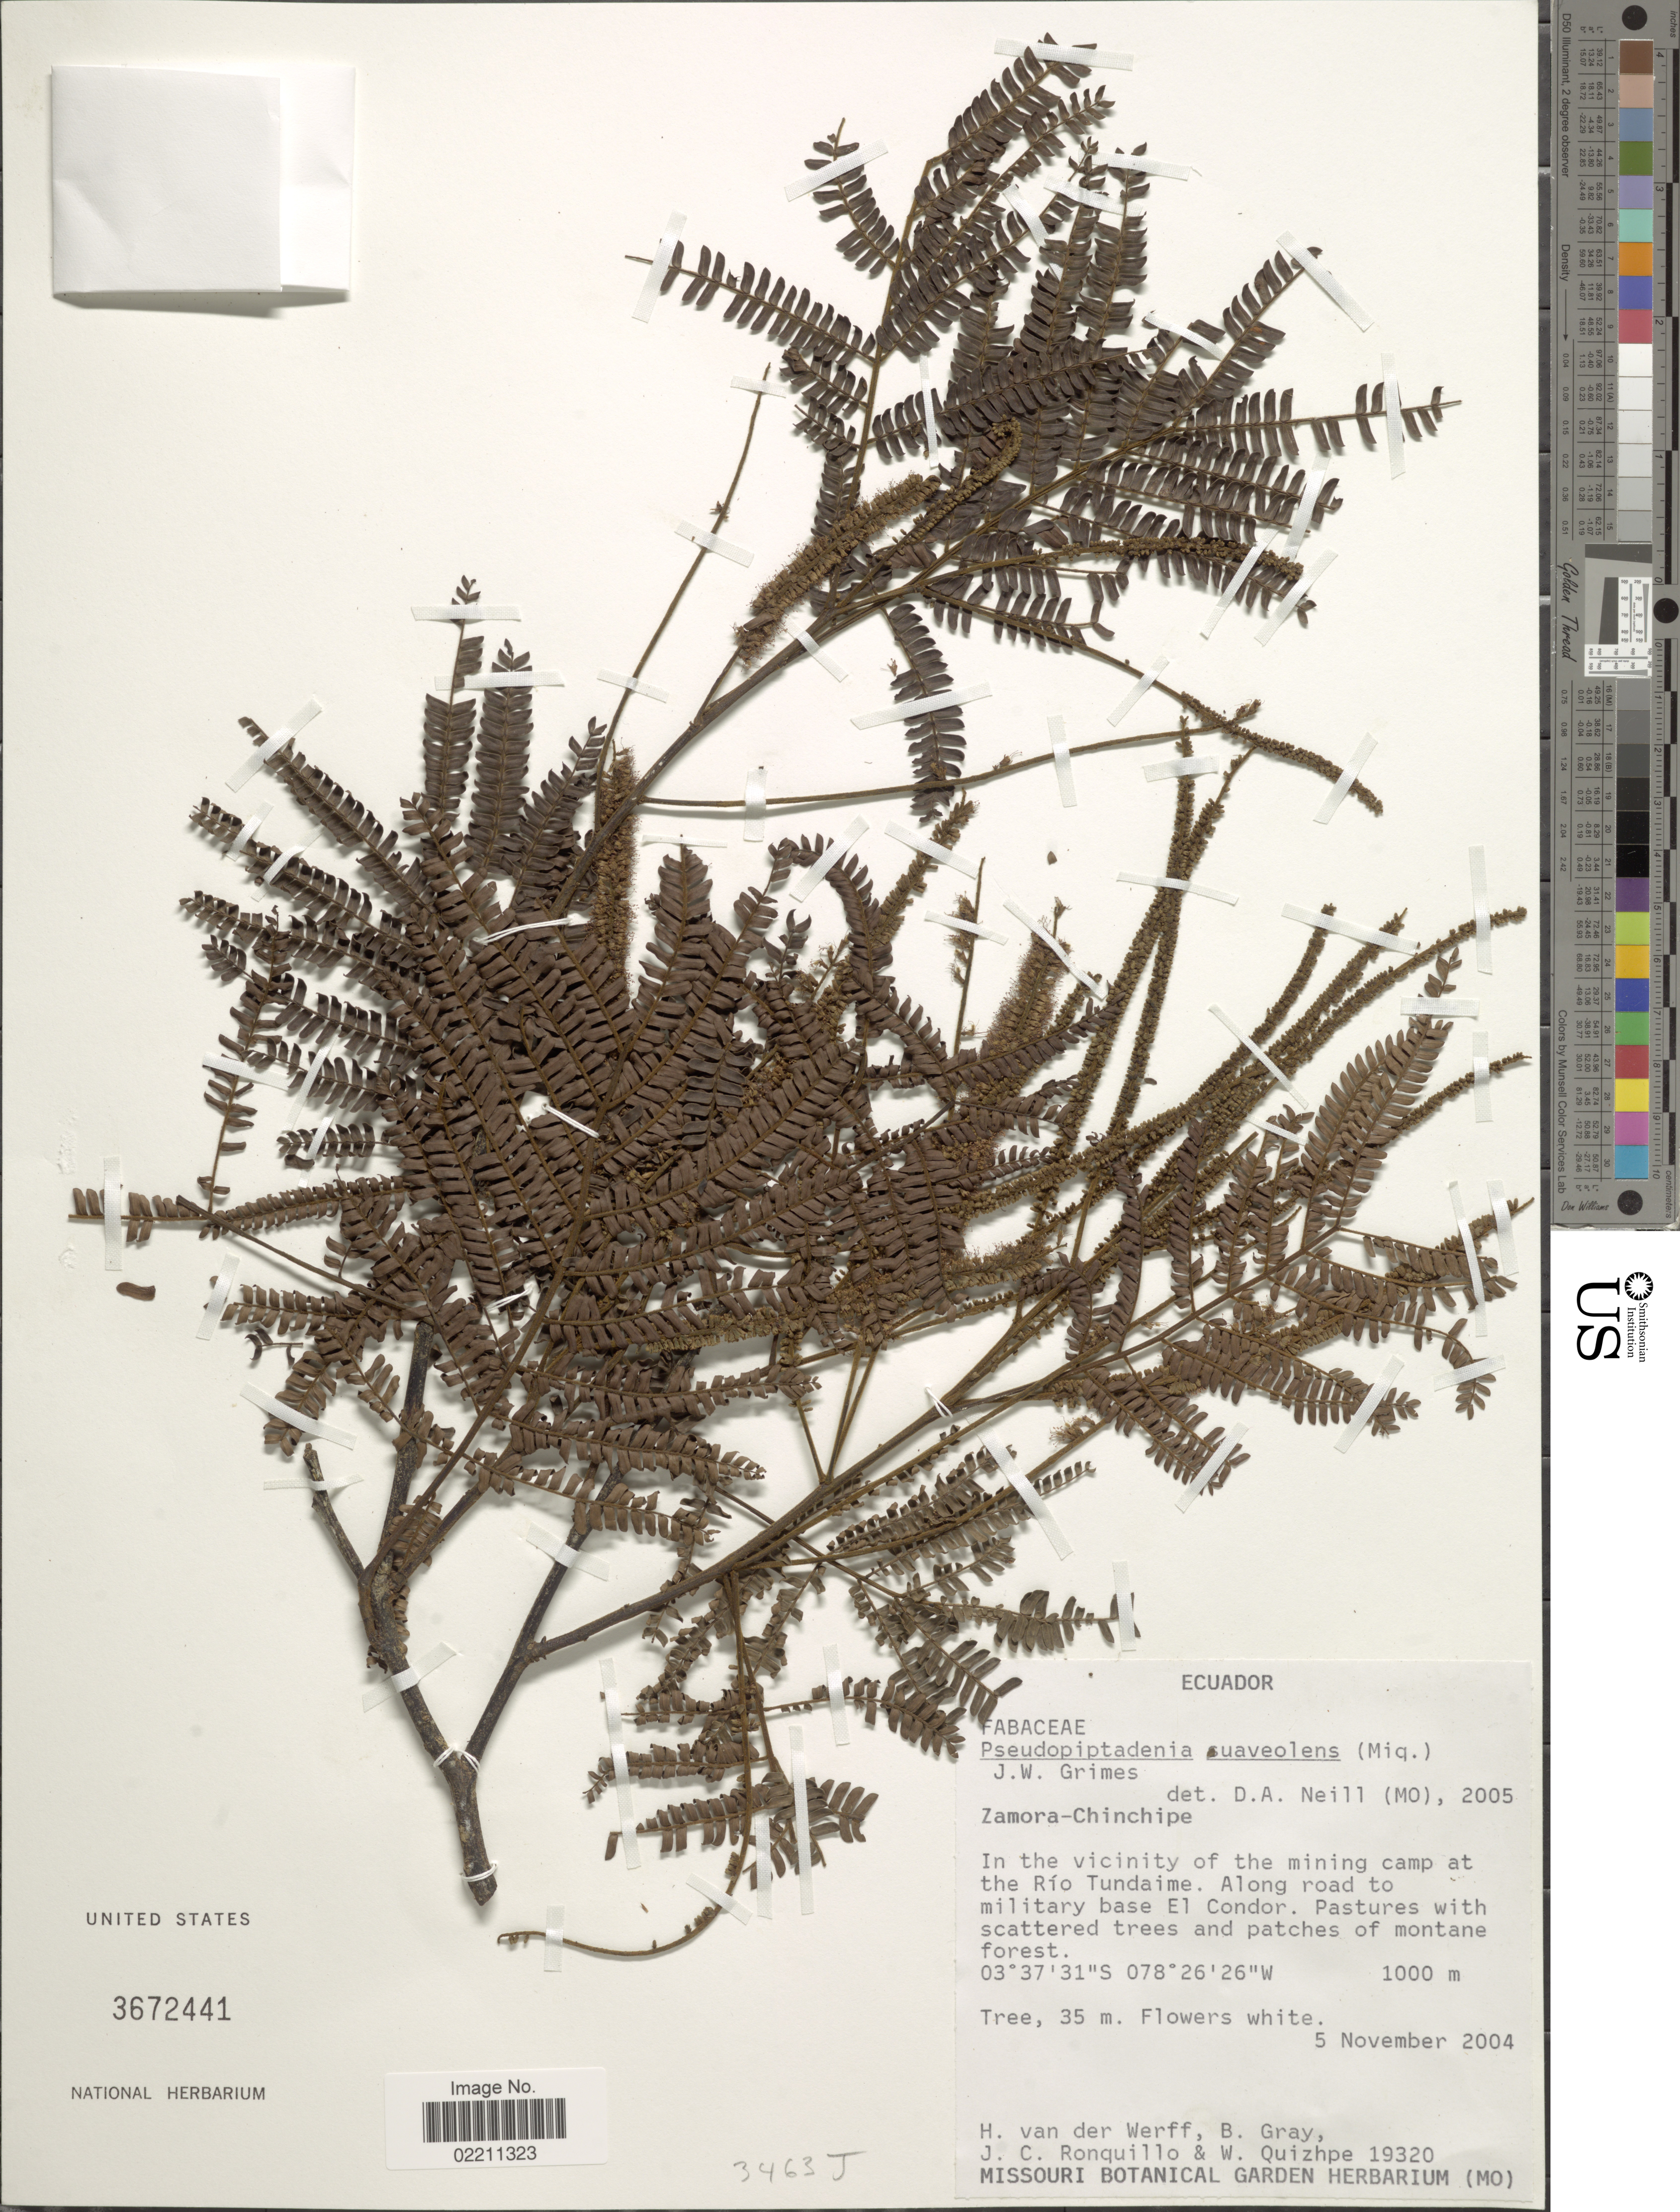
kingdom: Plantae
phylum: Tracheophyta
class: Magnoliopsida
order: Fabales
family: Fabaceae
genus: Marlimorimia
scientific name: Marlimorimia psilostachya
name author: (DC.) L.P. Queiroz & Marc.F. Simon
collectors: H. van der Werff, B. Gray, J. Ronquillo & W. Quizhpe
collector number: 19320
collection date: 2004-11-05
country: Ecuador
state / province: Zamora-Chinchipe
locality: Ecuador, Zamora- Chinchipe. In the vicinity of the mining camp at the Rio Tundaime. Along road to military base El Condor.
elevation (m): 1000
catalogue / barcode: US 3672441